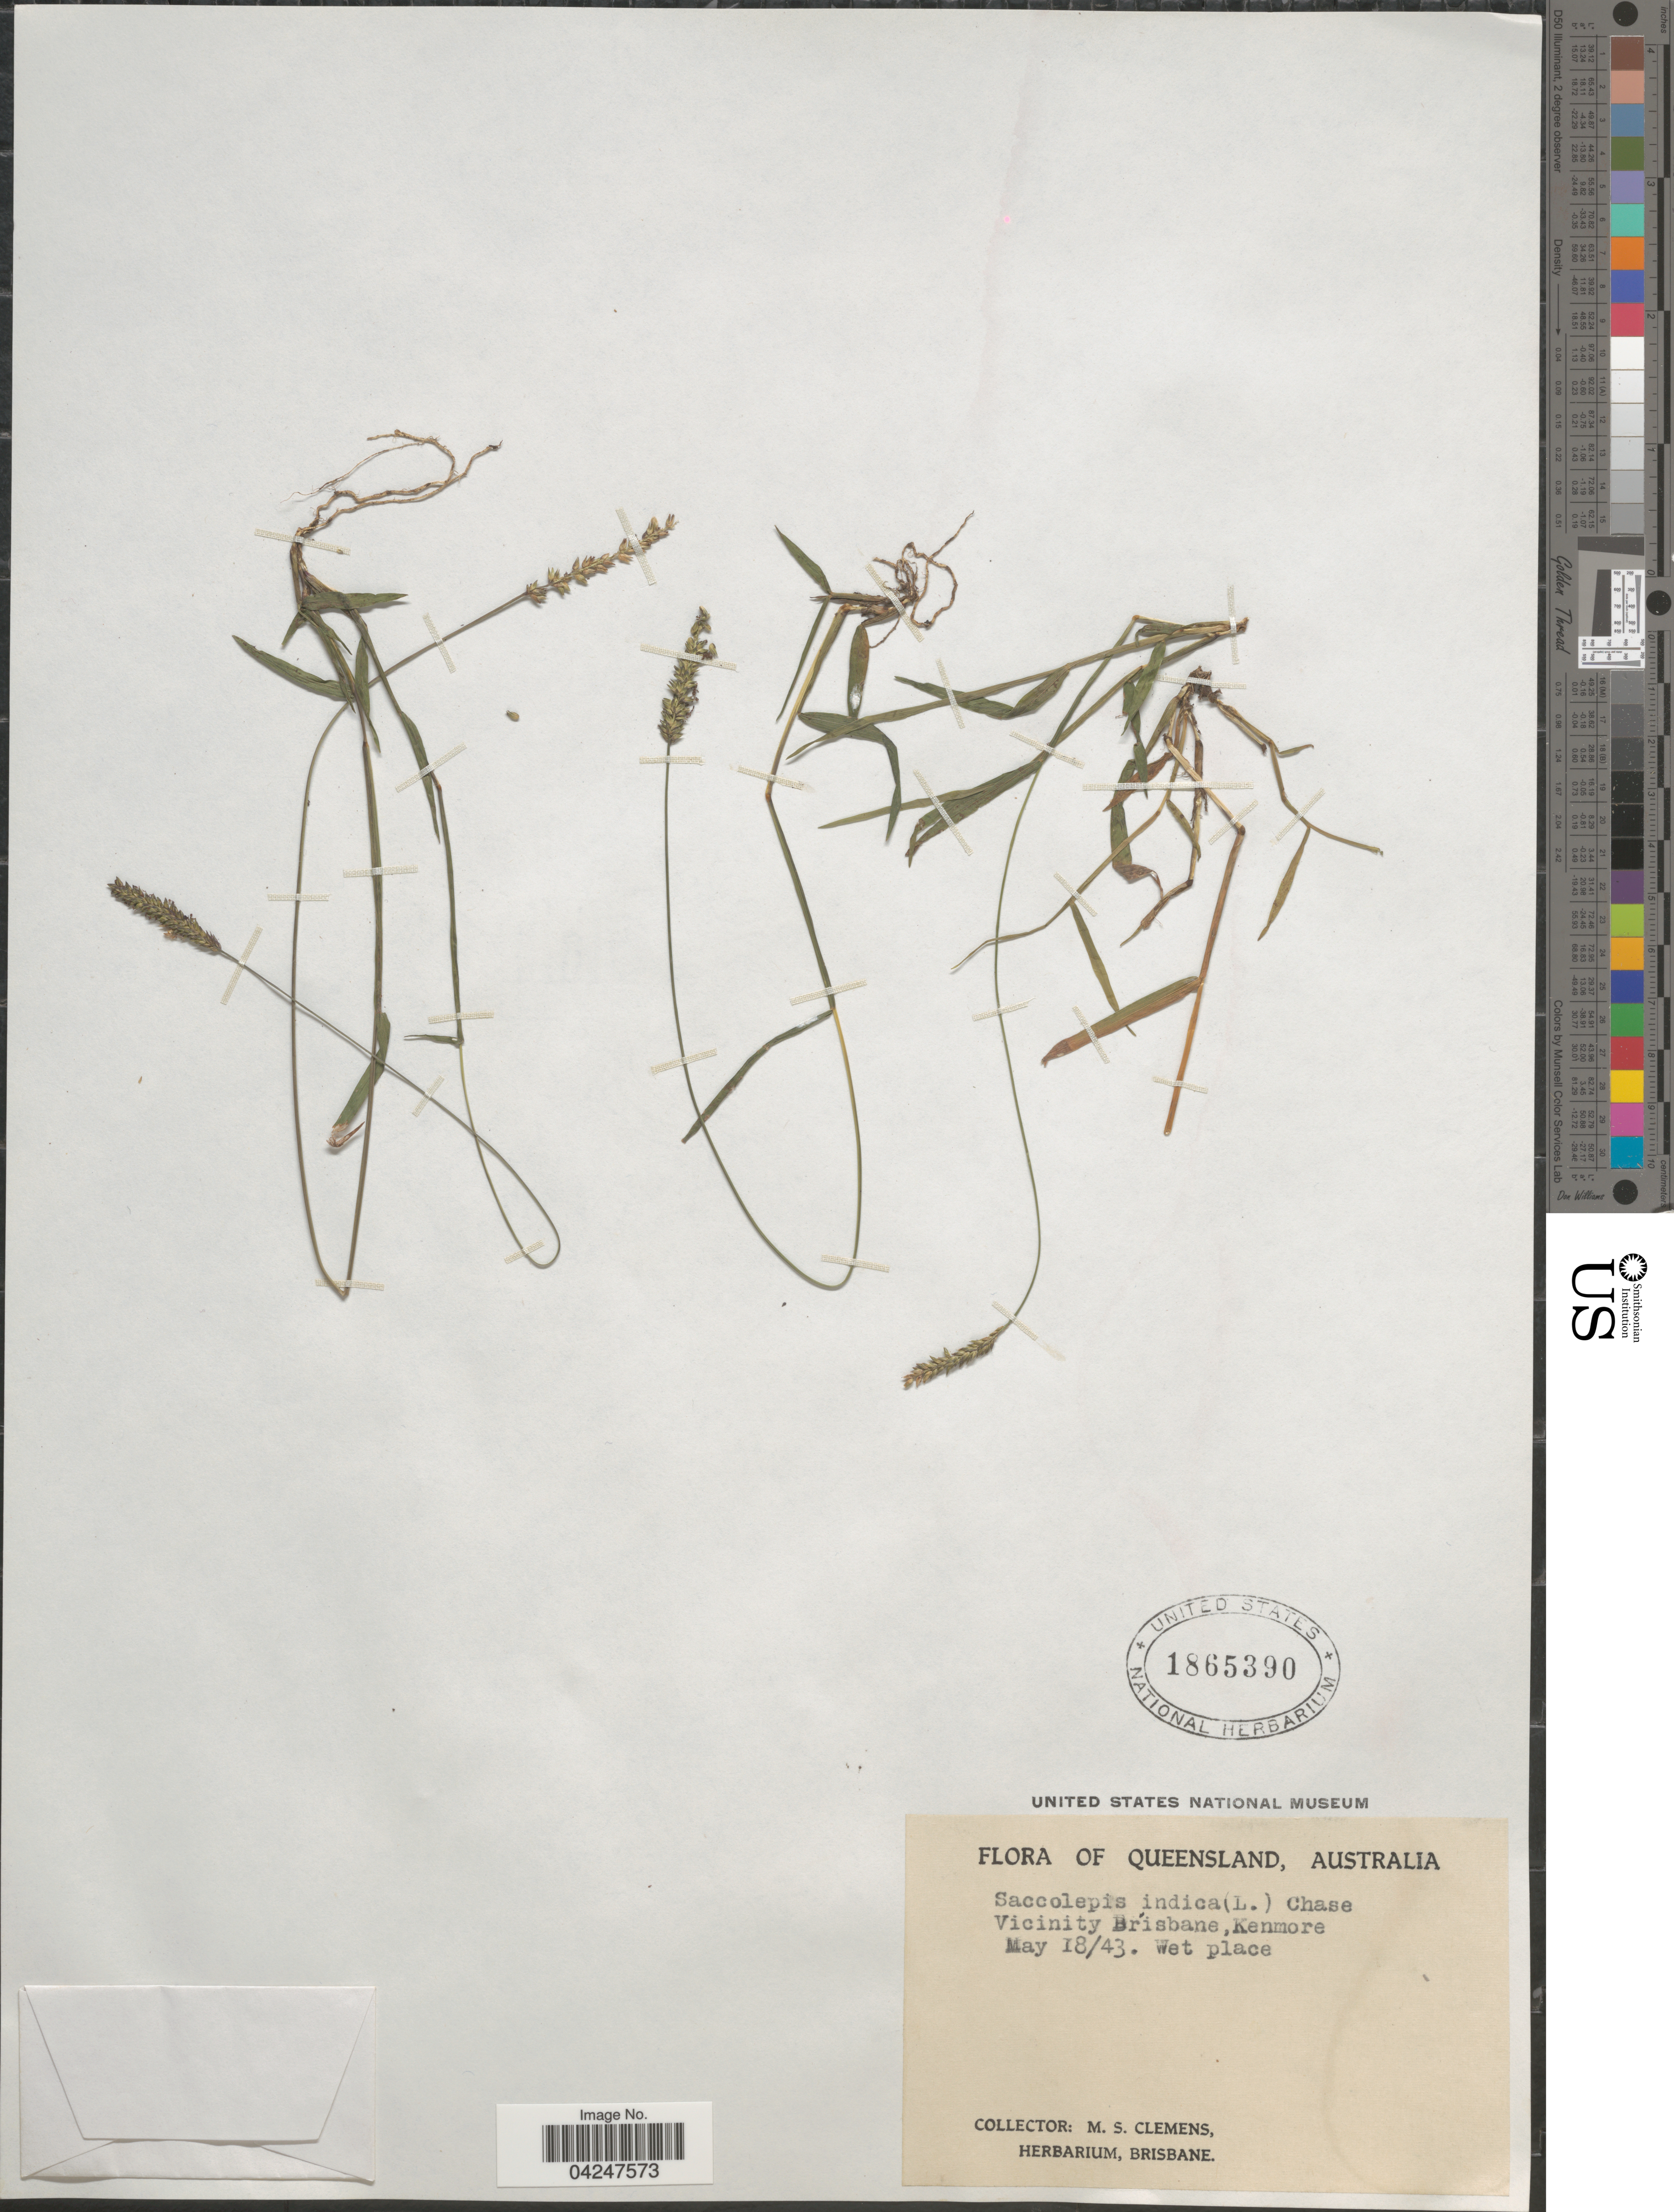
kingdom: Plantae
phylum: Tracheophyta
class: Liliopsida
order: Poales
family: Poaceae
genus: Sacciolepis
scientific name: Sacciolepis indica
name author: (L.) Chase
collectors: M. S. Clemens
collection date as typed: Transcribed d/m/y: 18/5/43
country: Australia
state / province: Queensland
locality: Vicinity Brisbane, Kenmore.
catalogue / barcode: US 1865390